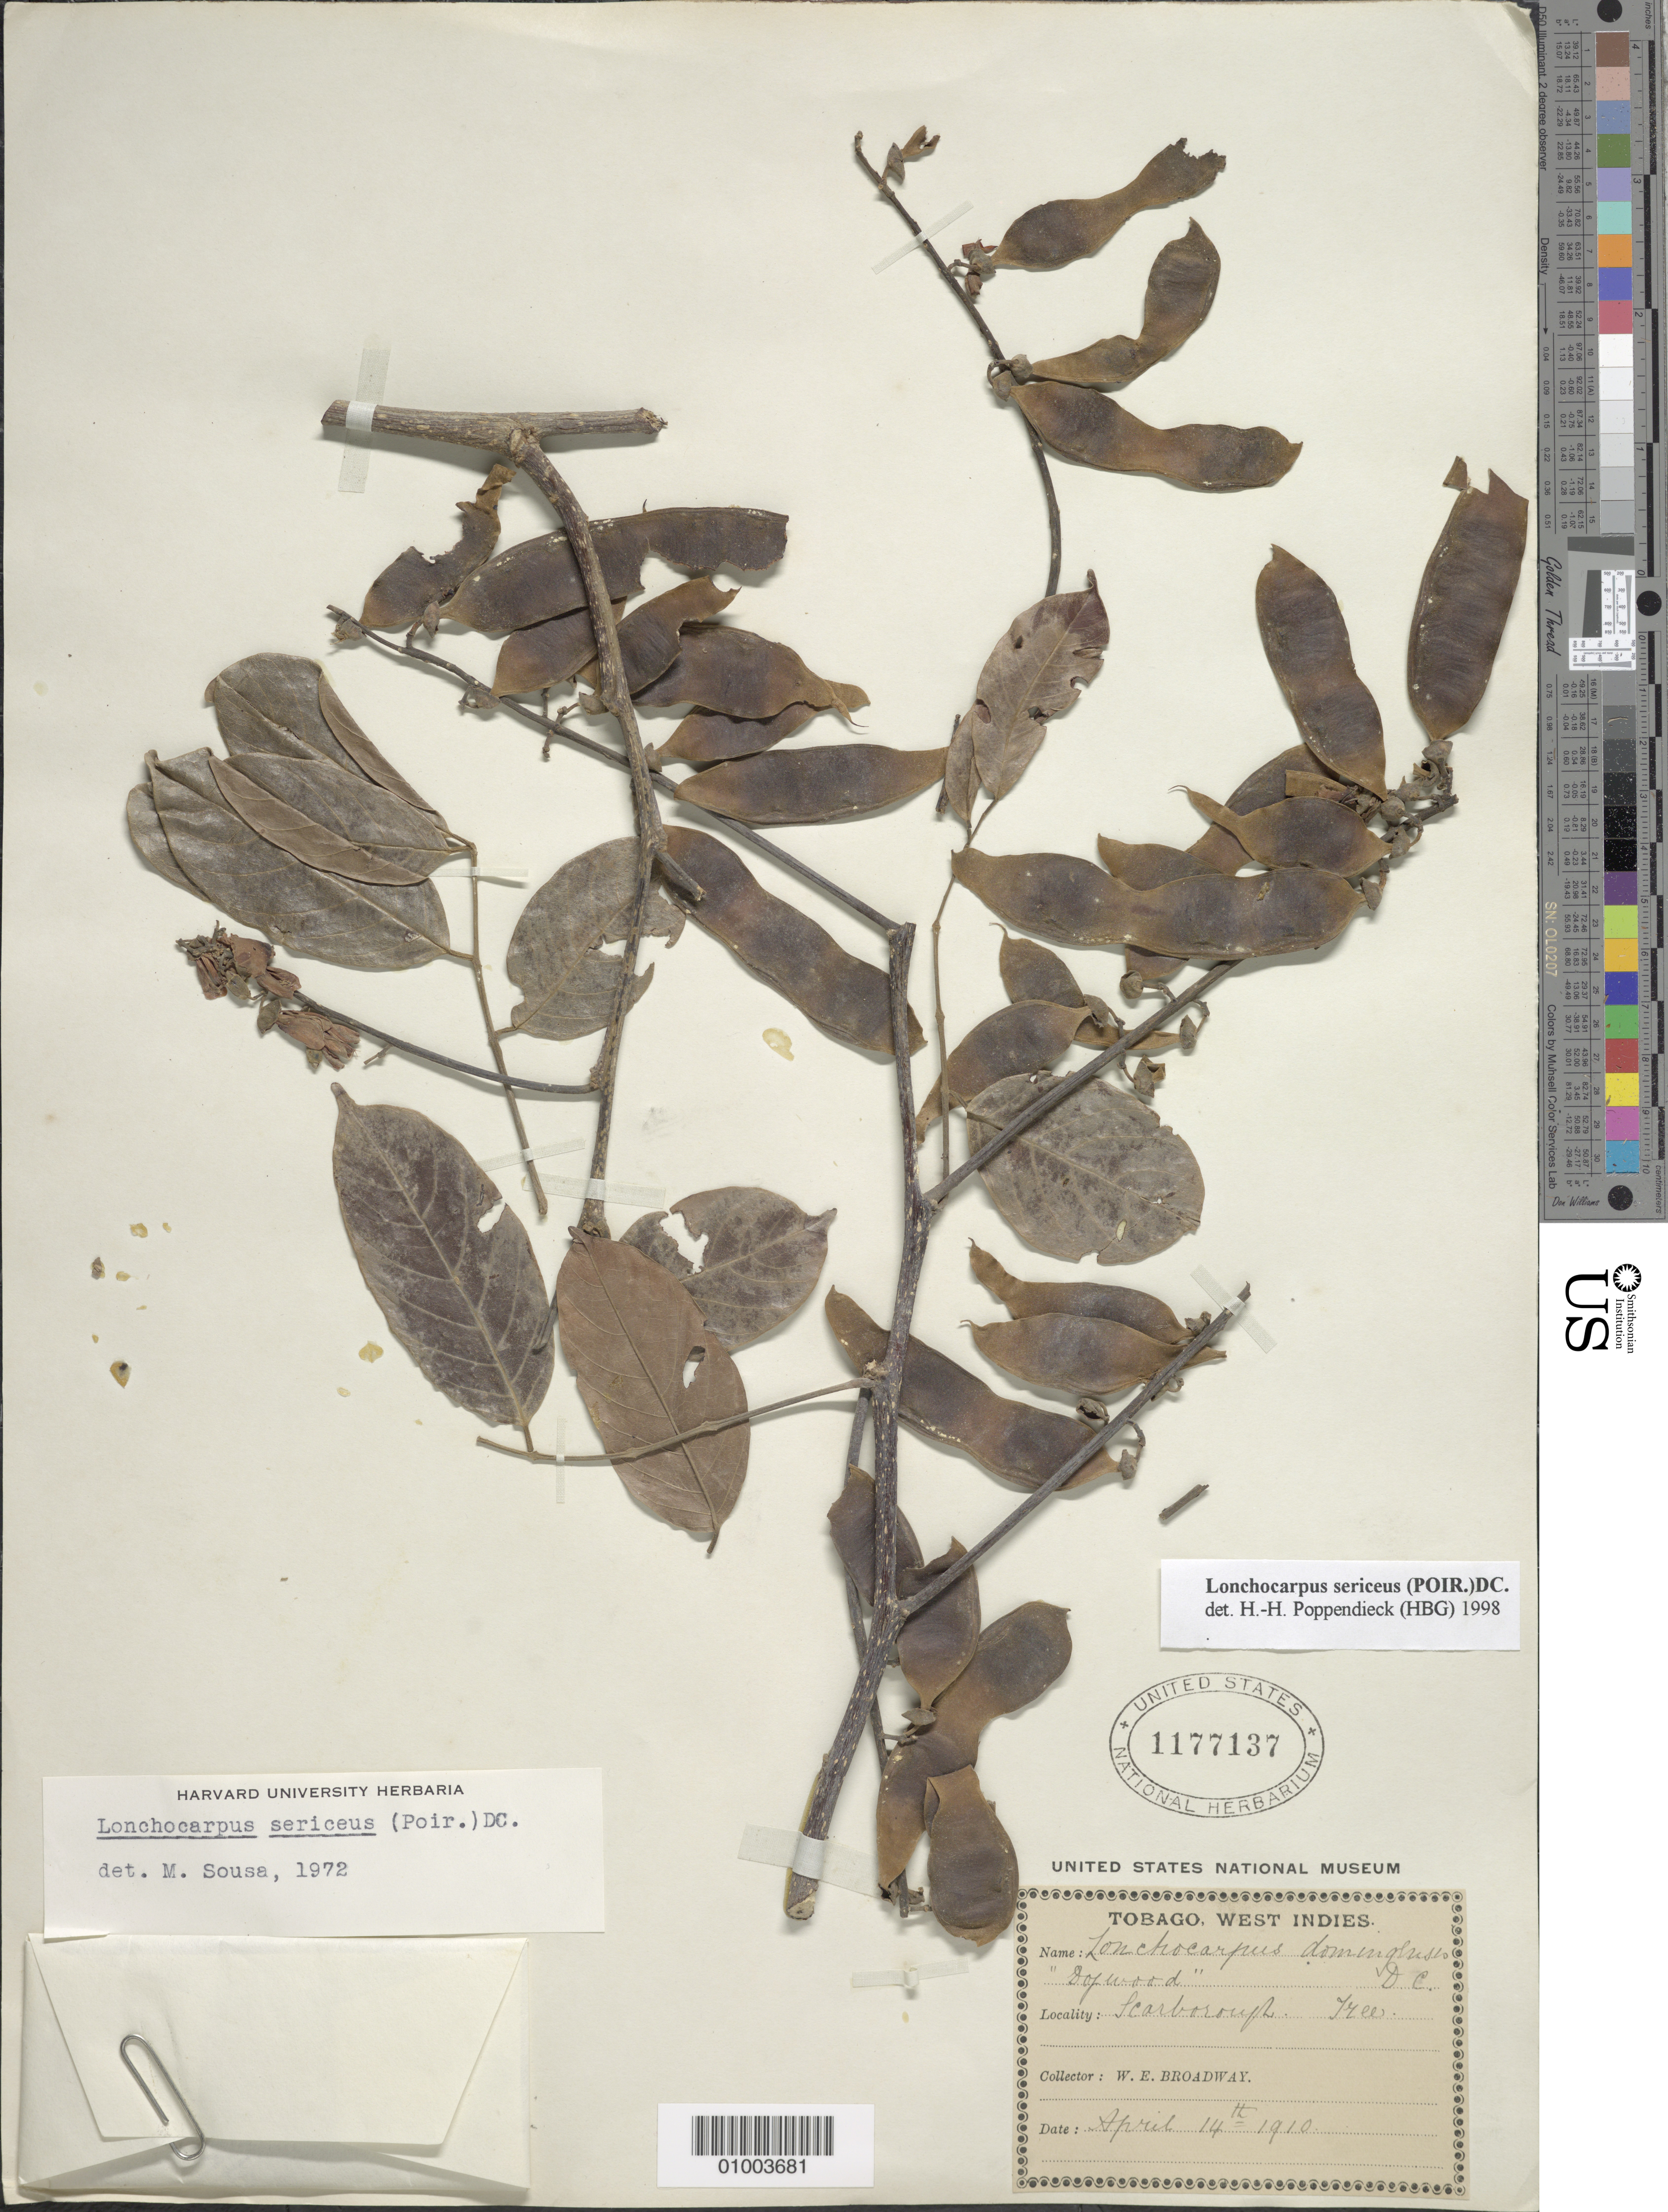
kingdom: Plantae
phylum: Tracheophyta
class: Magnoliopsida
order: Fabales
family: Fabaceae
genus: Lonchocarpus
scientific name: Lonchocarpus sericeus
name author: (Poir.) Kunth ex DC.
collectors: W. E. Broadway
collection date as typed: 14 Apr 1910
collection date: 1910-04-14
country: Trinidad and Tobago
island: Tobago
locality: Scarborough Tree.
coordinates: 0 N, 0 E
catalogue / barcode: US 1177137